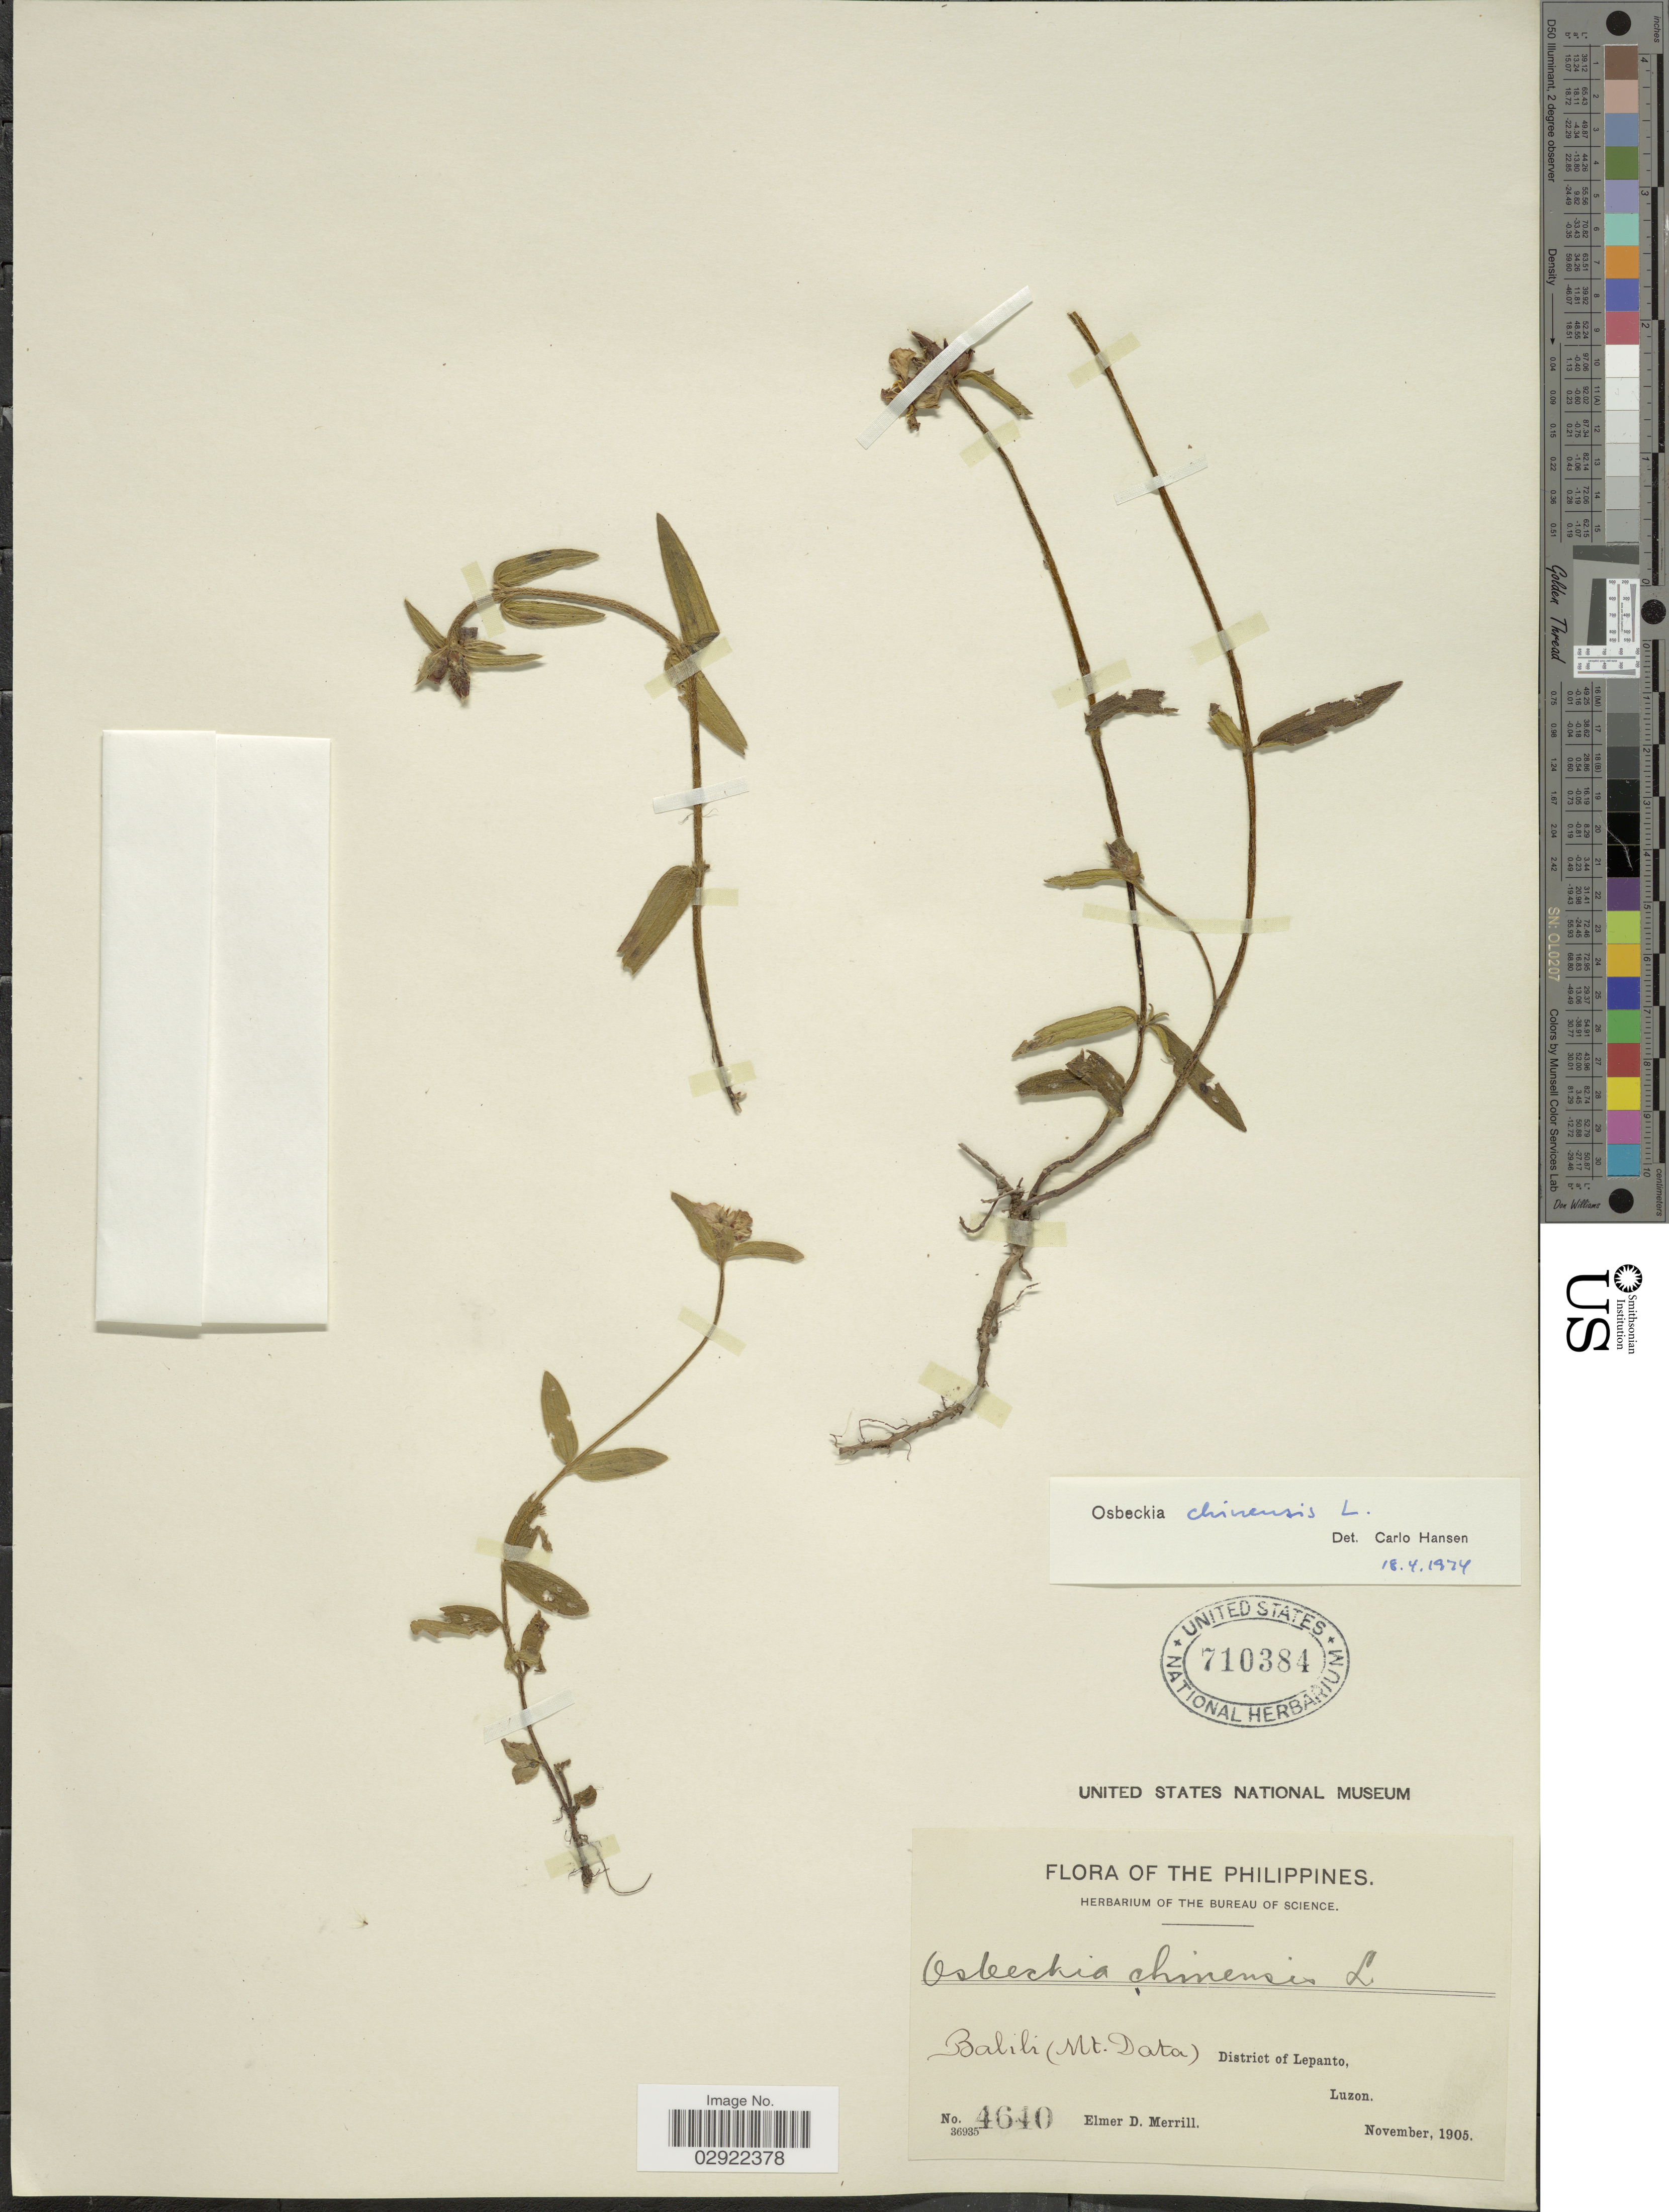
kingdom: Plantae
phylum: Tracheophyta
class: Magnoliopsida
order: Myrtales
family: Melastomataceae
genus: Osbeckia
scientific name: Osbeckia chinensis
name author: L.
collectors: E. D. Merrill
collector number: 4640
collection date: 1905-11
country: Philippines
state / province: Cordillera (Administrative Region)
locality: Balili (Mt. Data), District of Lepanto, Luzon.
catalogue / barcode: US 710384